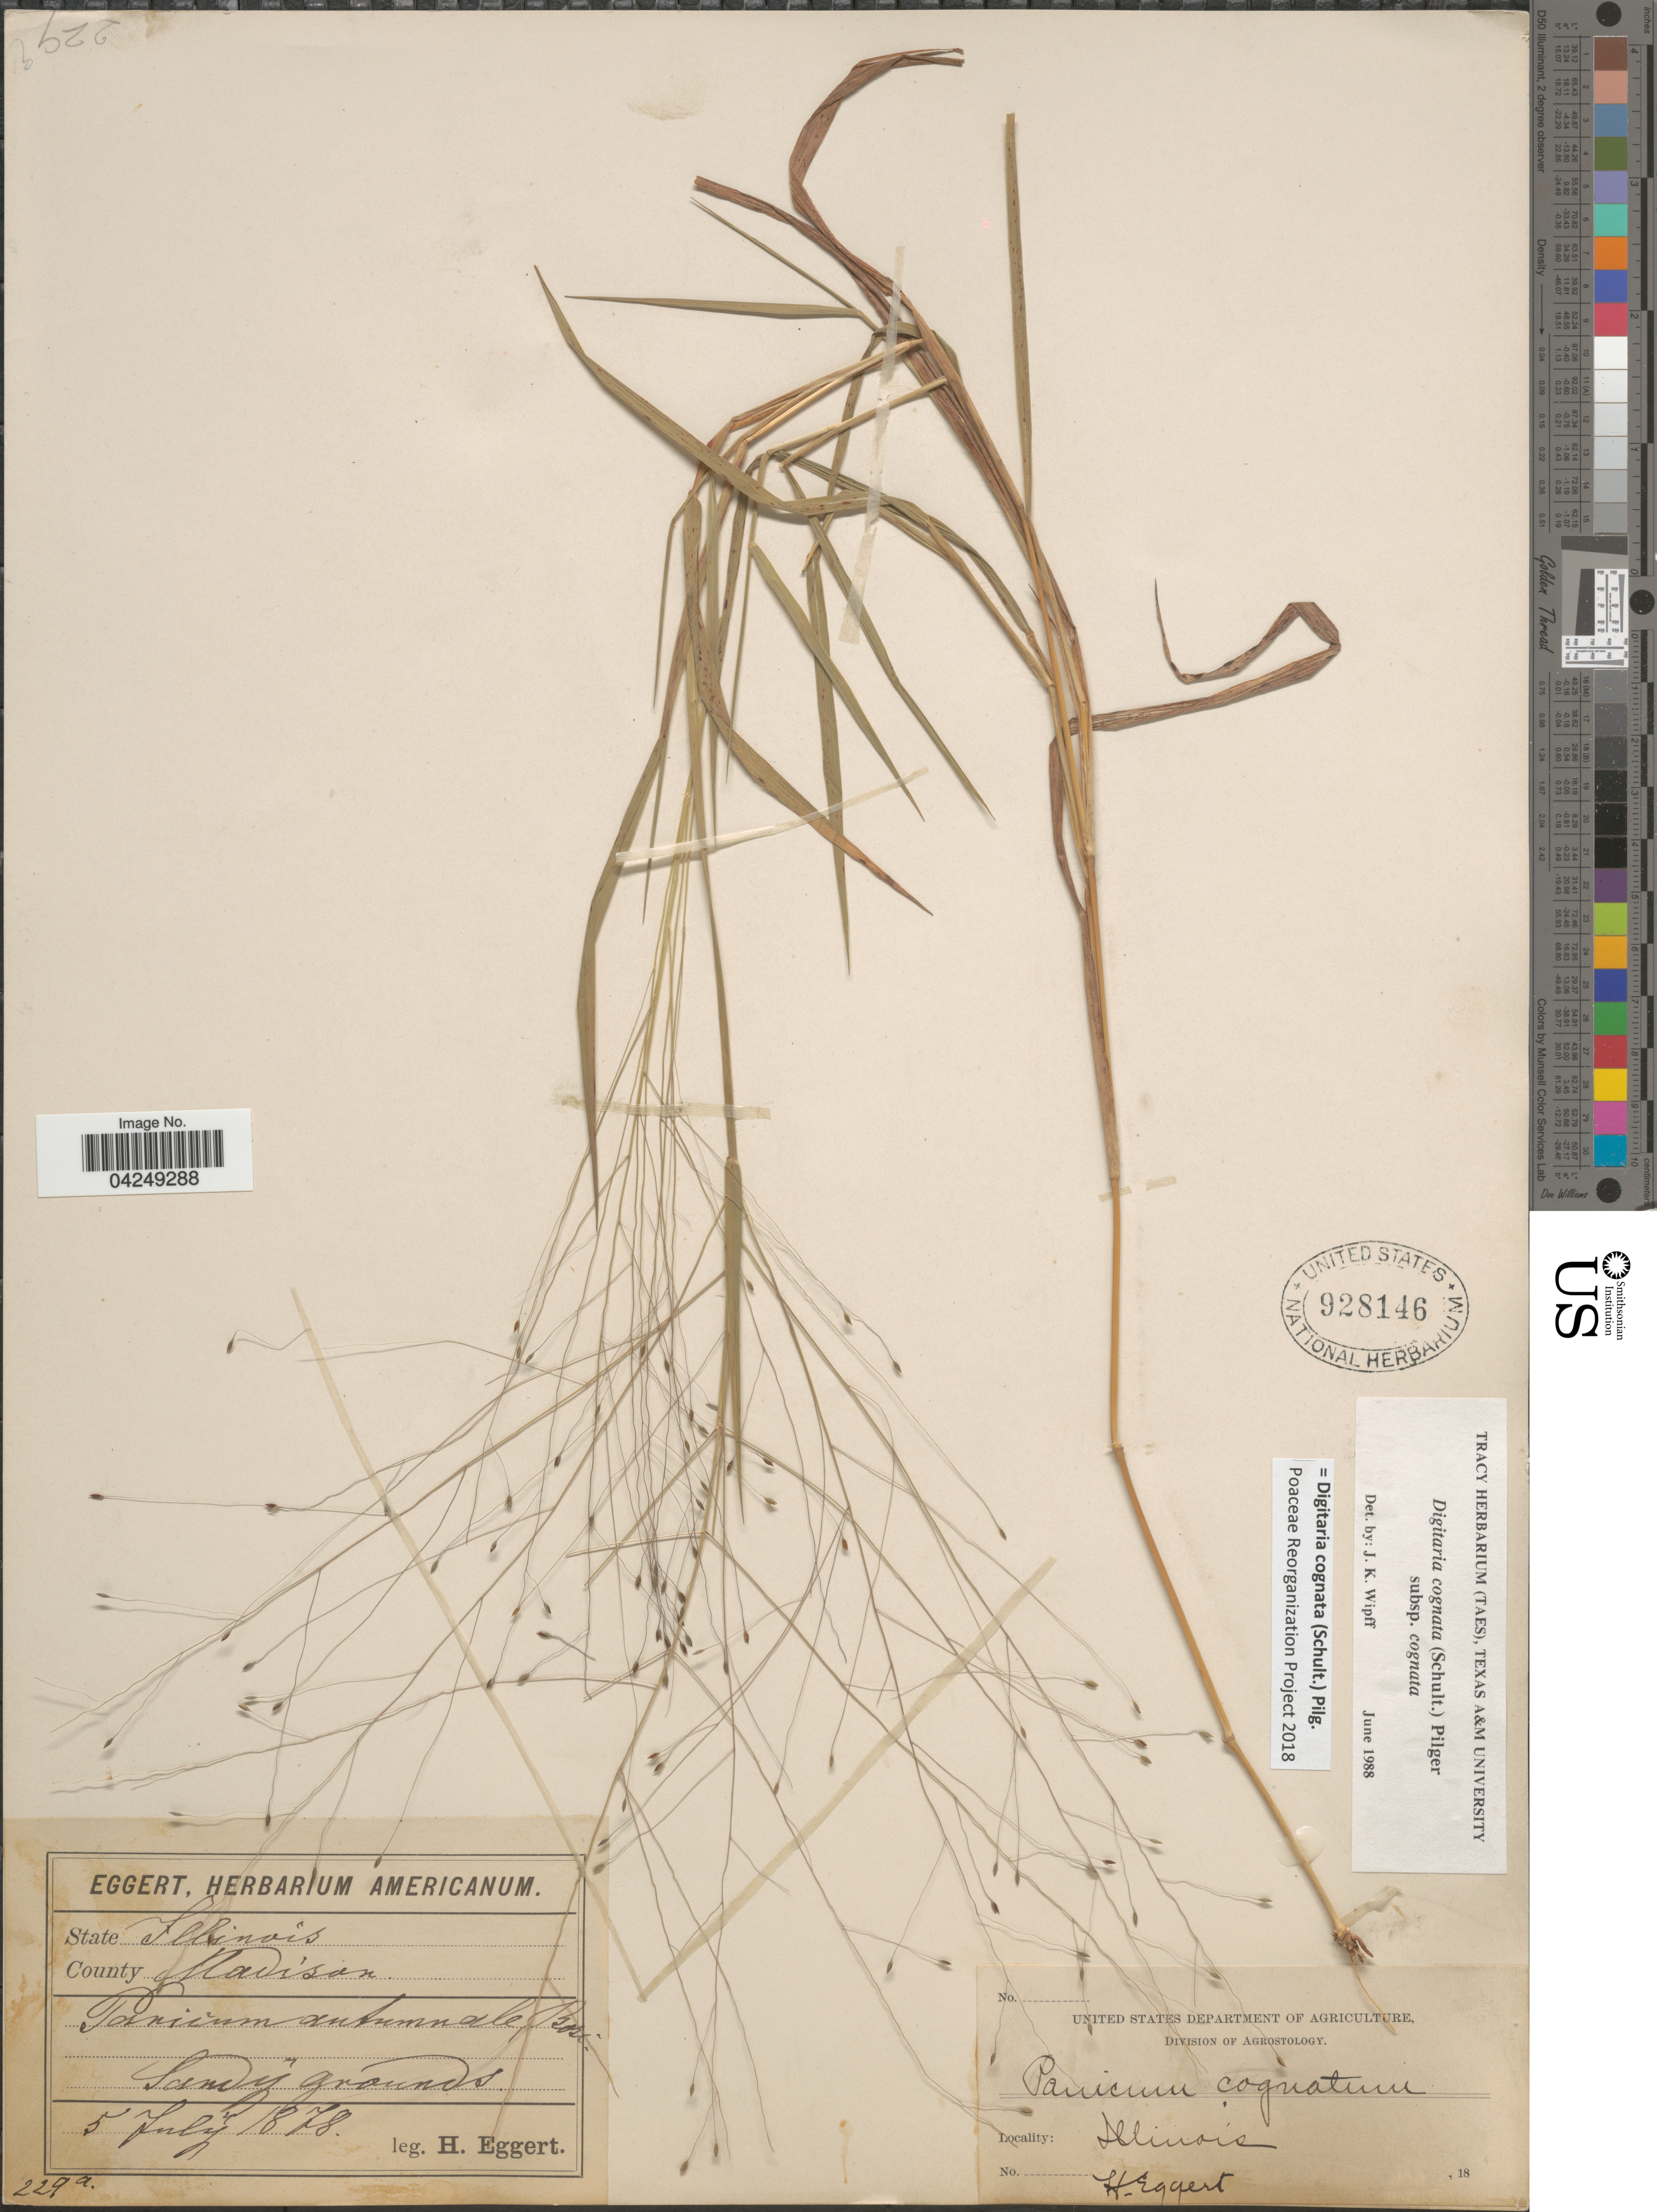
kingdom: Plantae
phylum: Tracheophyta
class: Liliopsida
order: Poales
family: Poaceae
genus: Digitaria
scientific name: Digitaria cognata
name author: (Scult.) Pilg.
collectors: H. Eggert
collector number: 229a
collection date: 1878-07-05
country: United States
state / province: Illinois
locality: County Madison.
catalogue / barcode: US 928146